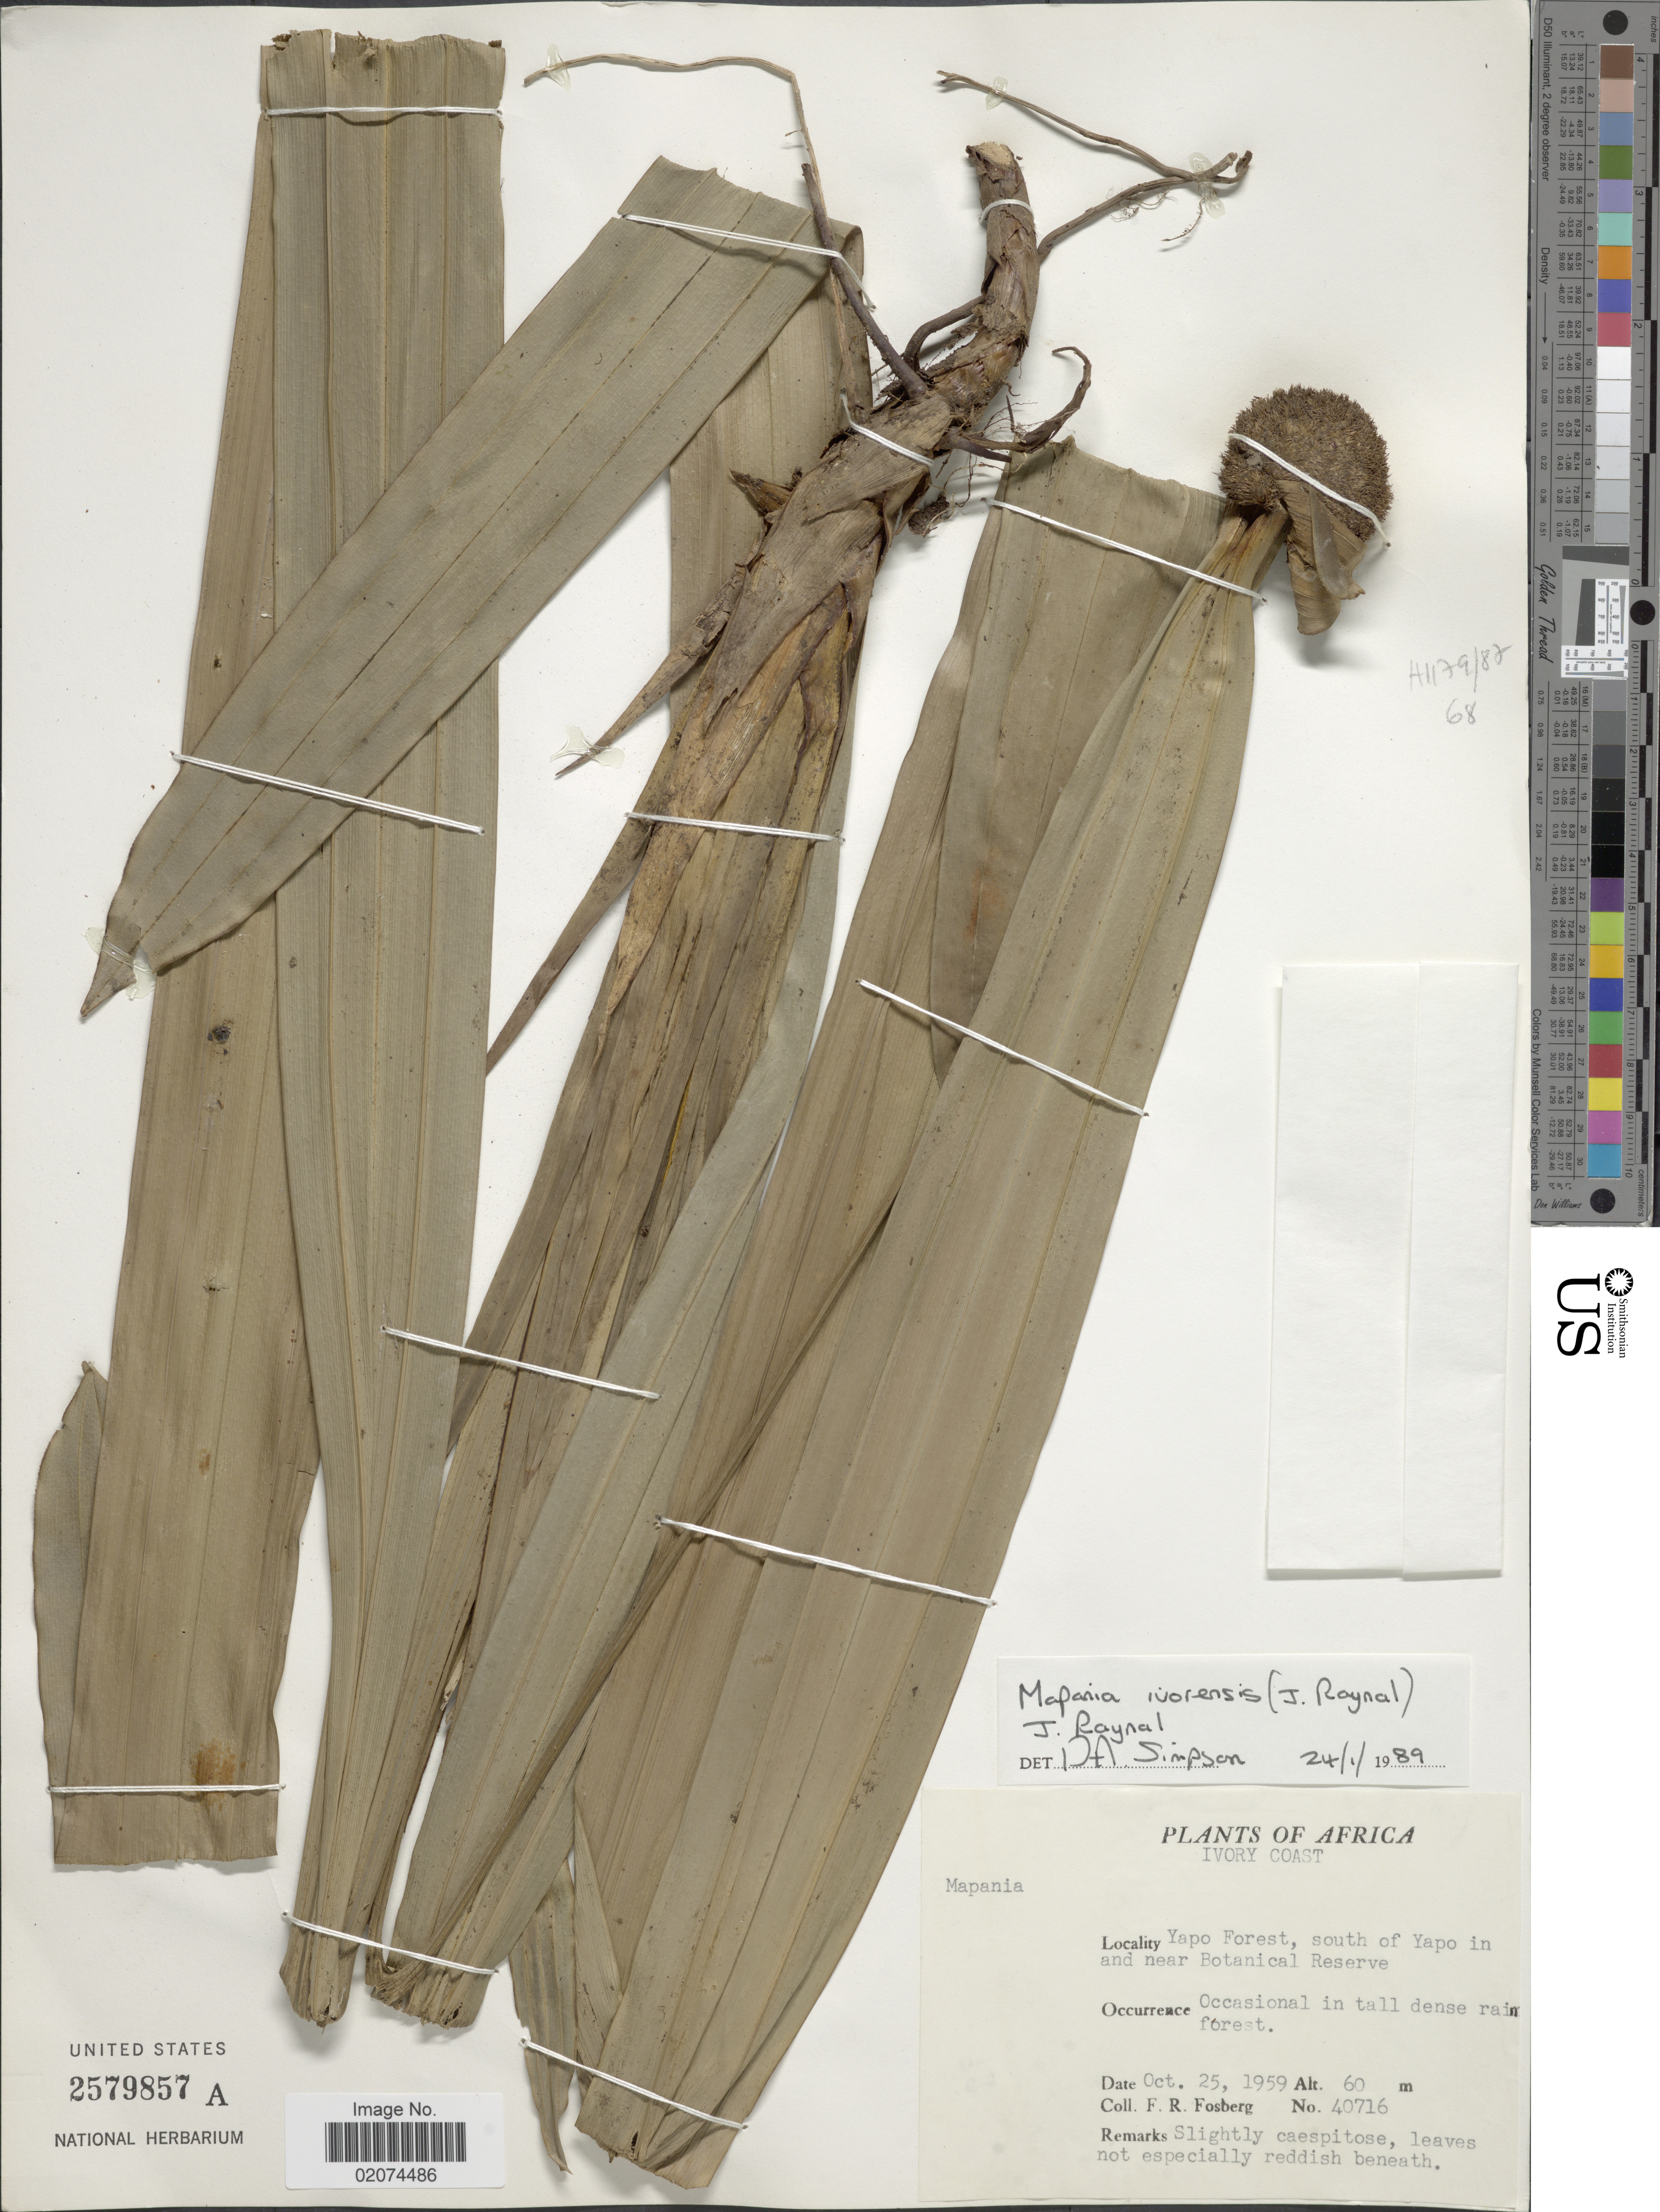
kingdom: Plantae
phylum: Tracheophyta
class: Liliopsida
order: Poales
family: Cyperaceae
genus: Mapania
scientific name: Mapania ivorensis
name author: (J. Raynal) J. Raynal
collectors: F. R. Fosberg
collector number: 40716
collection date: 1959-10-25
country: Ivory Coast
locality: Africa. Yapo Forest, south of Yapo in and near Botanical Reserve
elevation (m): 60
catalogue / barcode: US 2579857A